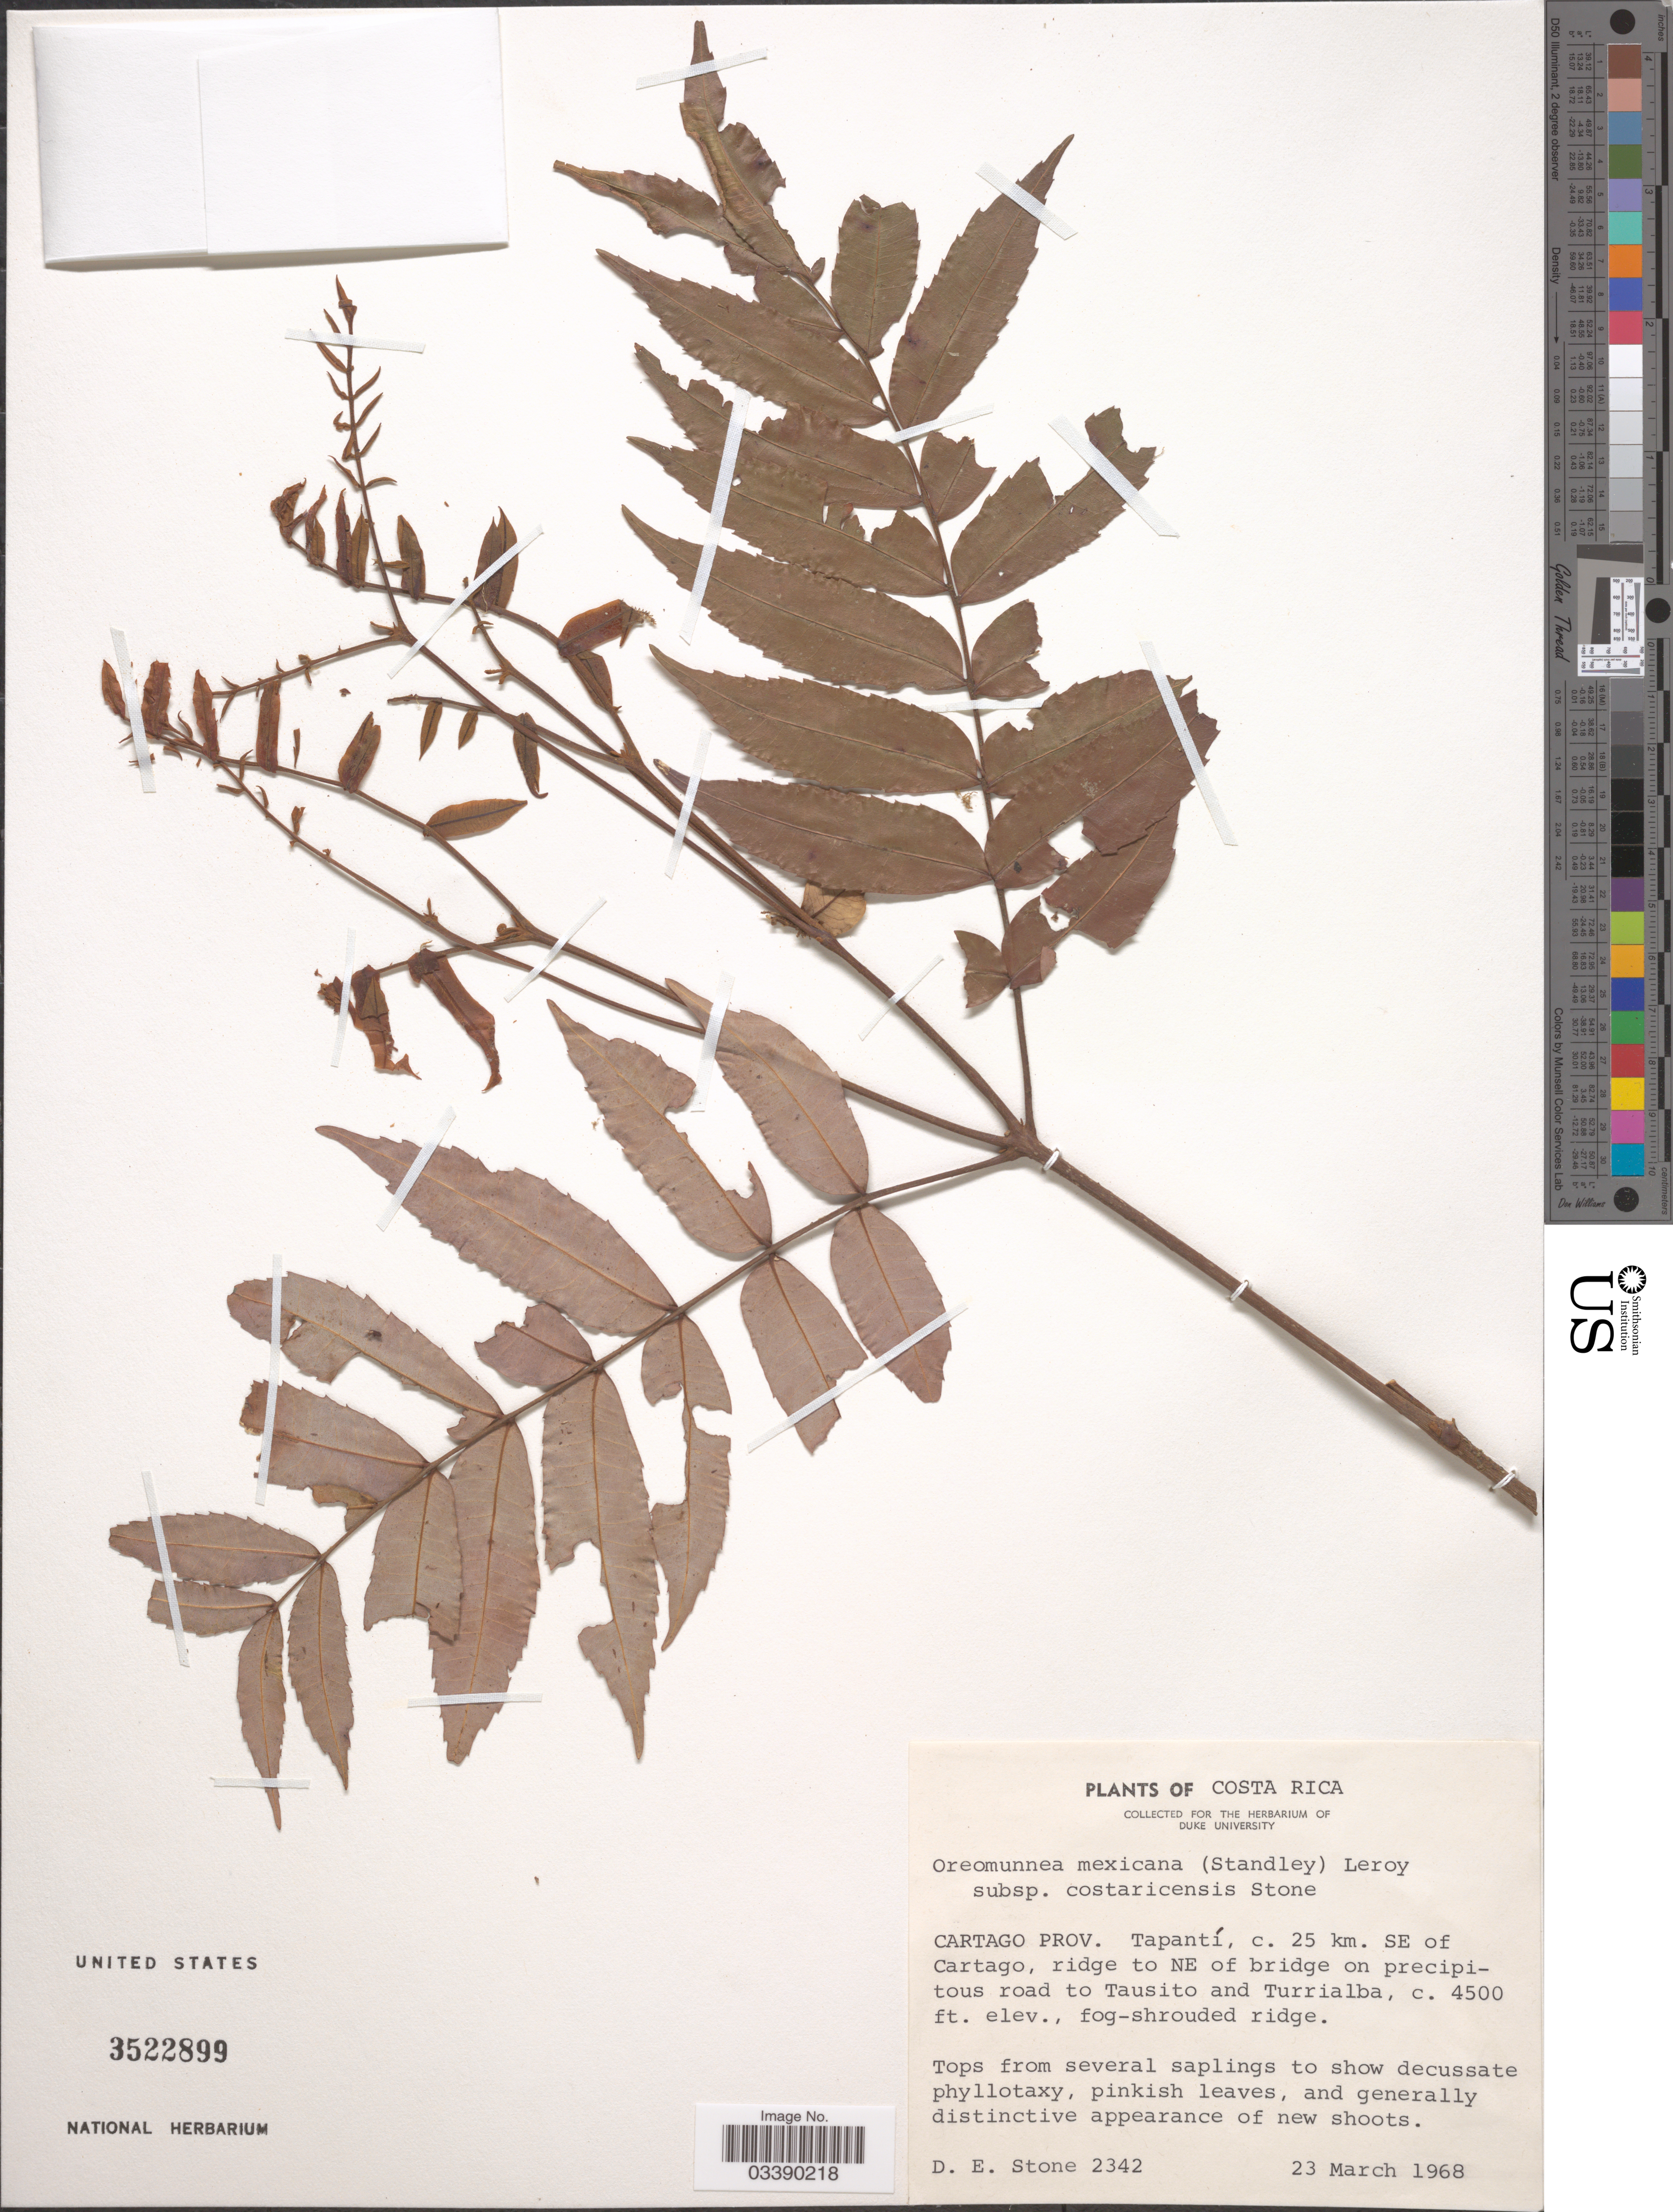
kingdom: Plantae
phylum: Tracheophyta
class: Magnoliopsida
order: Fagales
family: Juglandaceae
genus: Oreomunnea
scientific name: Oreomunnea mexicana subsp. costaricensis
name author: D.E Stone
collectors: D. E. Stone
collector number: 2342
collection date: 1968-03-23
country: Costa Rica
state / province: Cartago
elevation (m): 1372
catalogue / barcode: US 3522899